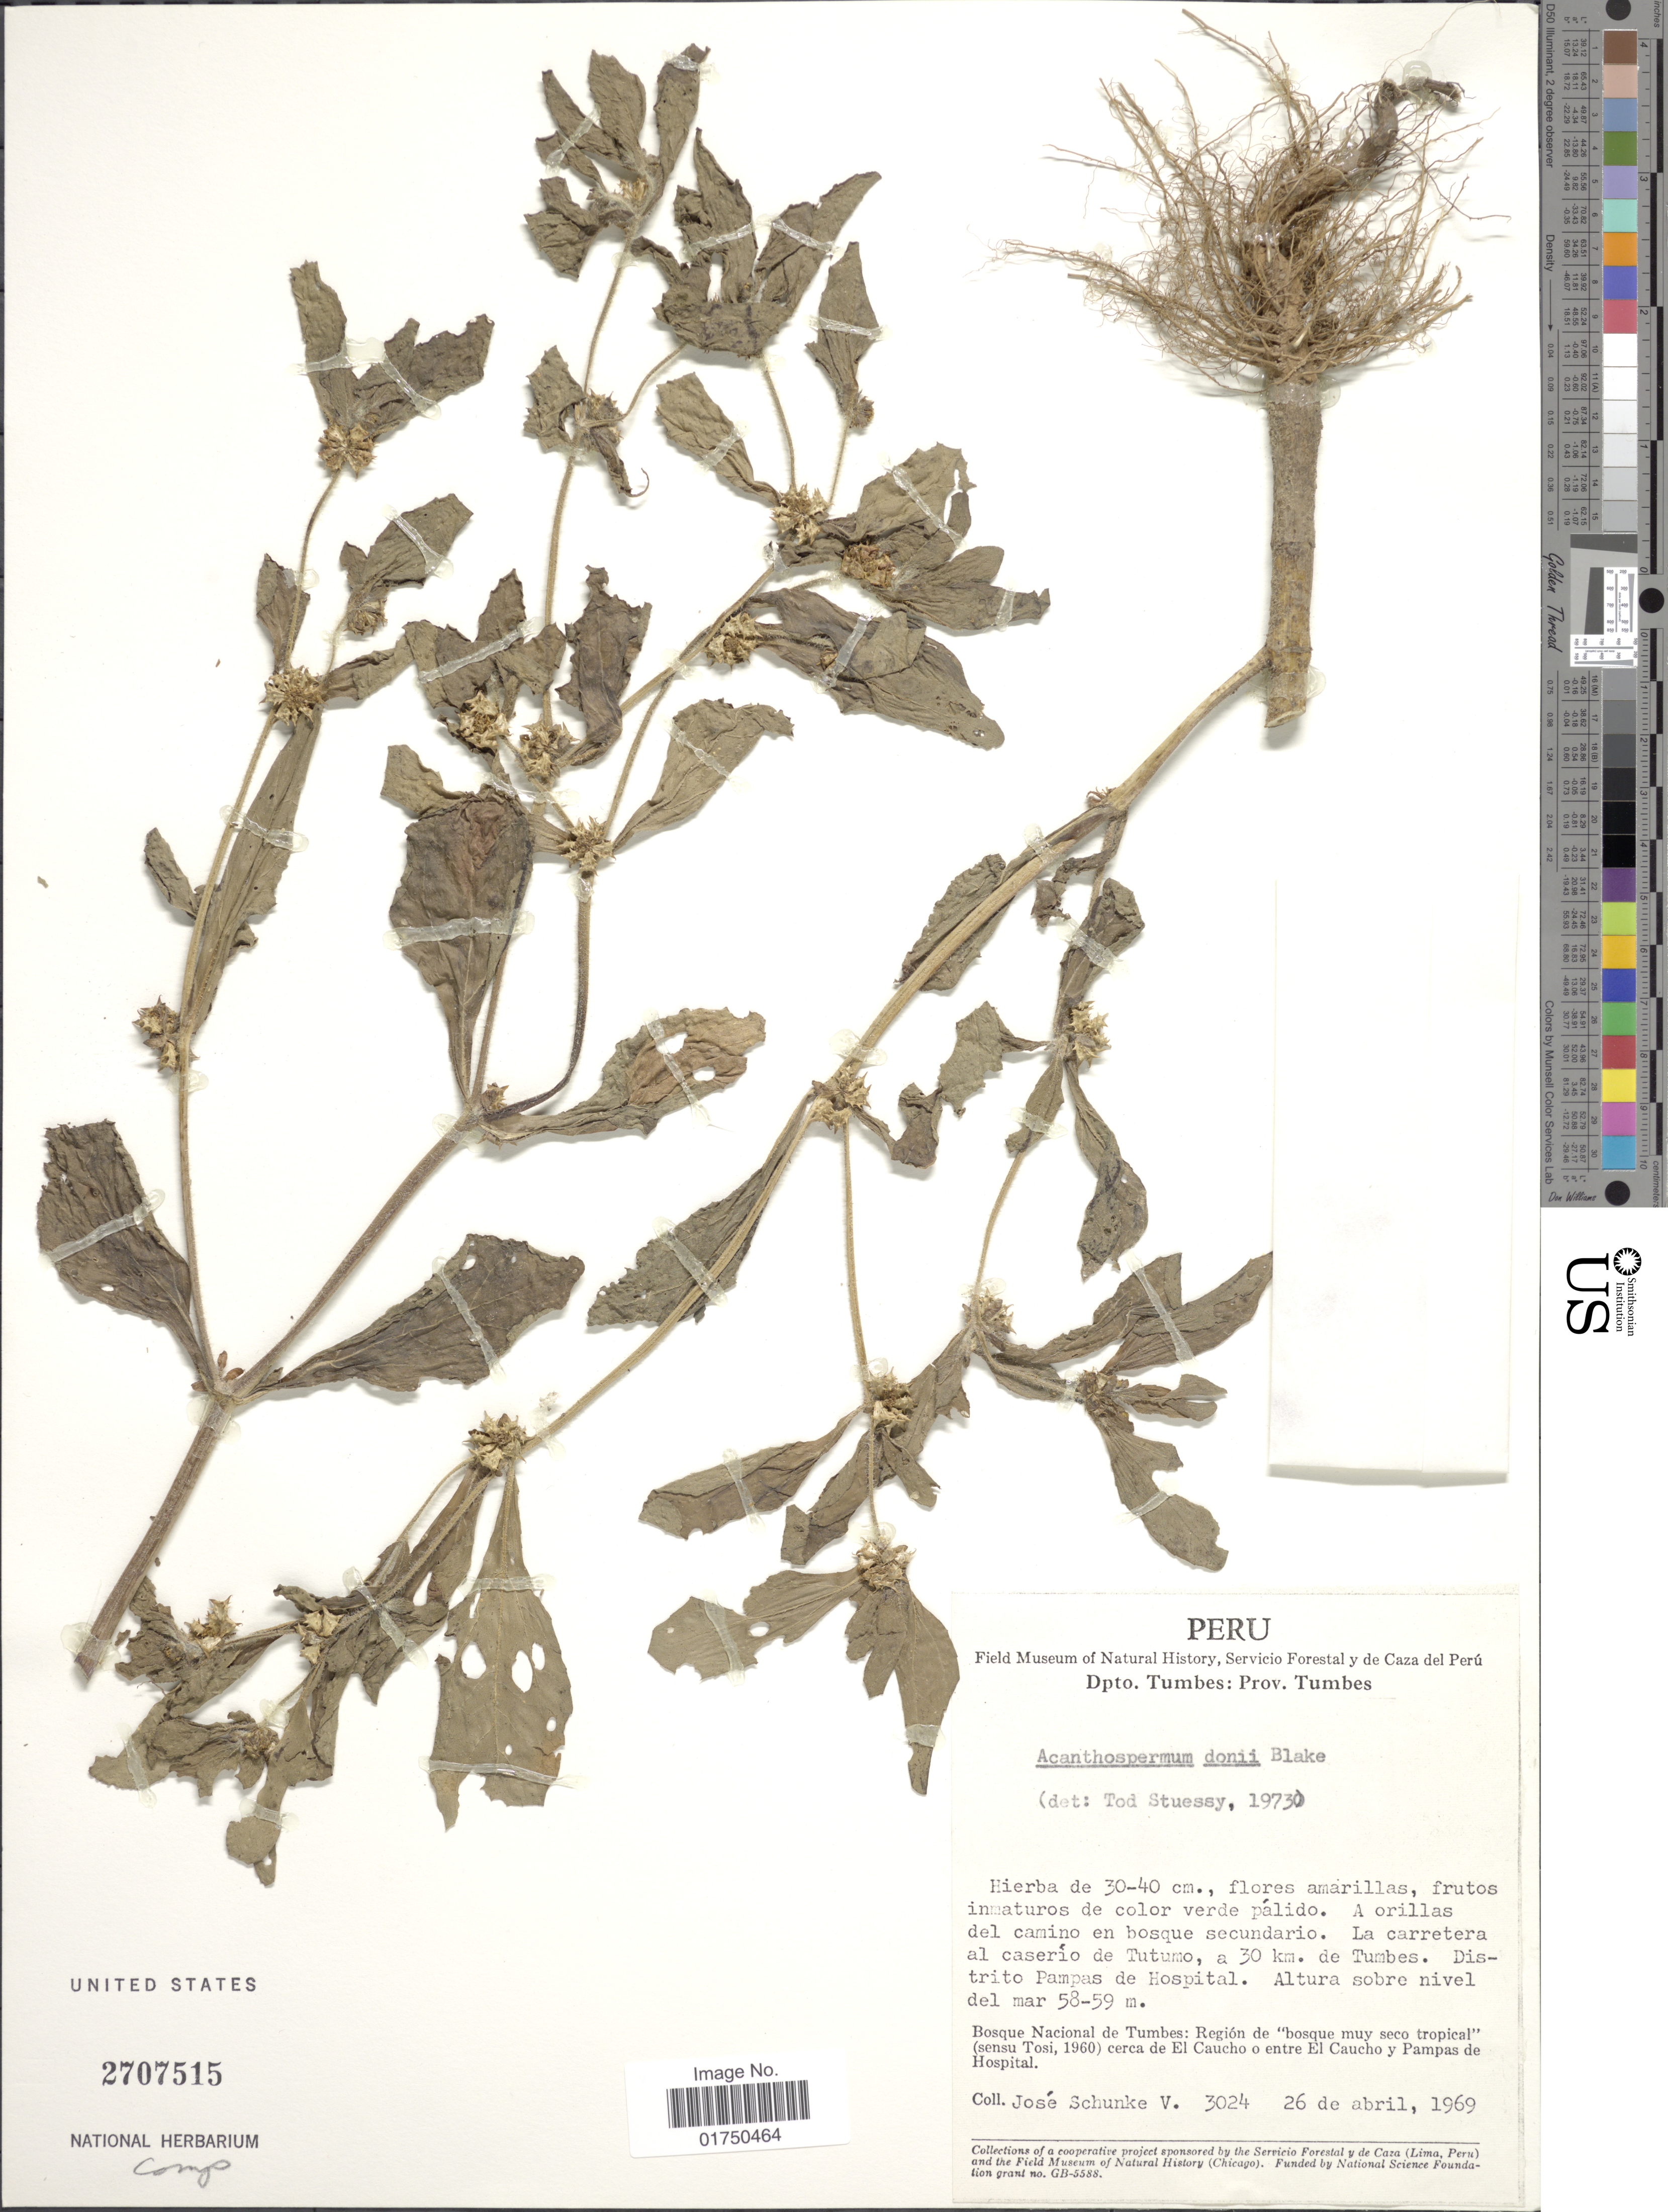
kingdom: Plantae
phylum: Tracheophyta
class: Magnoliopsida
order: Asterales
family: Asteraceae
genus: Acanthospermum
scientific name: Acanthospermum microcarpum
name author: B.L. Rob.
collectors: J. Schunke Vigo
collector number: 3024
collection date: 1969-04-26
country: Peru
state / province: Tumbes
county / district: Tumbes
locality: Dpto. Tumbes: Prov. Tumbes. La carretera al caserío de Tutumo, a 30 km. de Tumbes. Distrito Pampas de Hospital. Bosque Nacional de Tumbes: Región de "bosque muy seco tropical" (senso Tosi, 1960) cerca de El Caucho o entre El Caucho y Pampas de Hospital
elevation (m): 58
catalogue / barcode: US 2707515